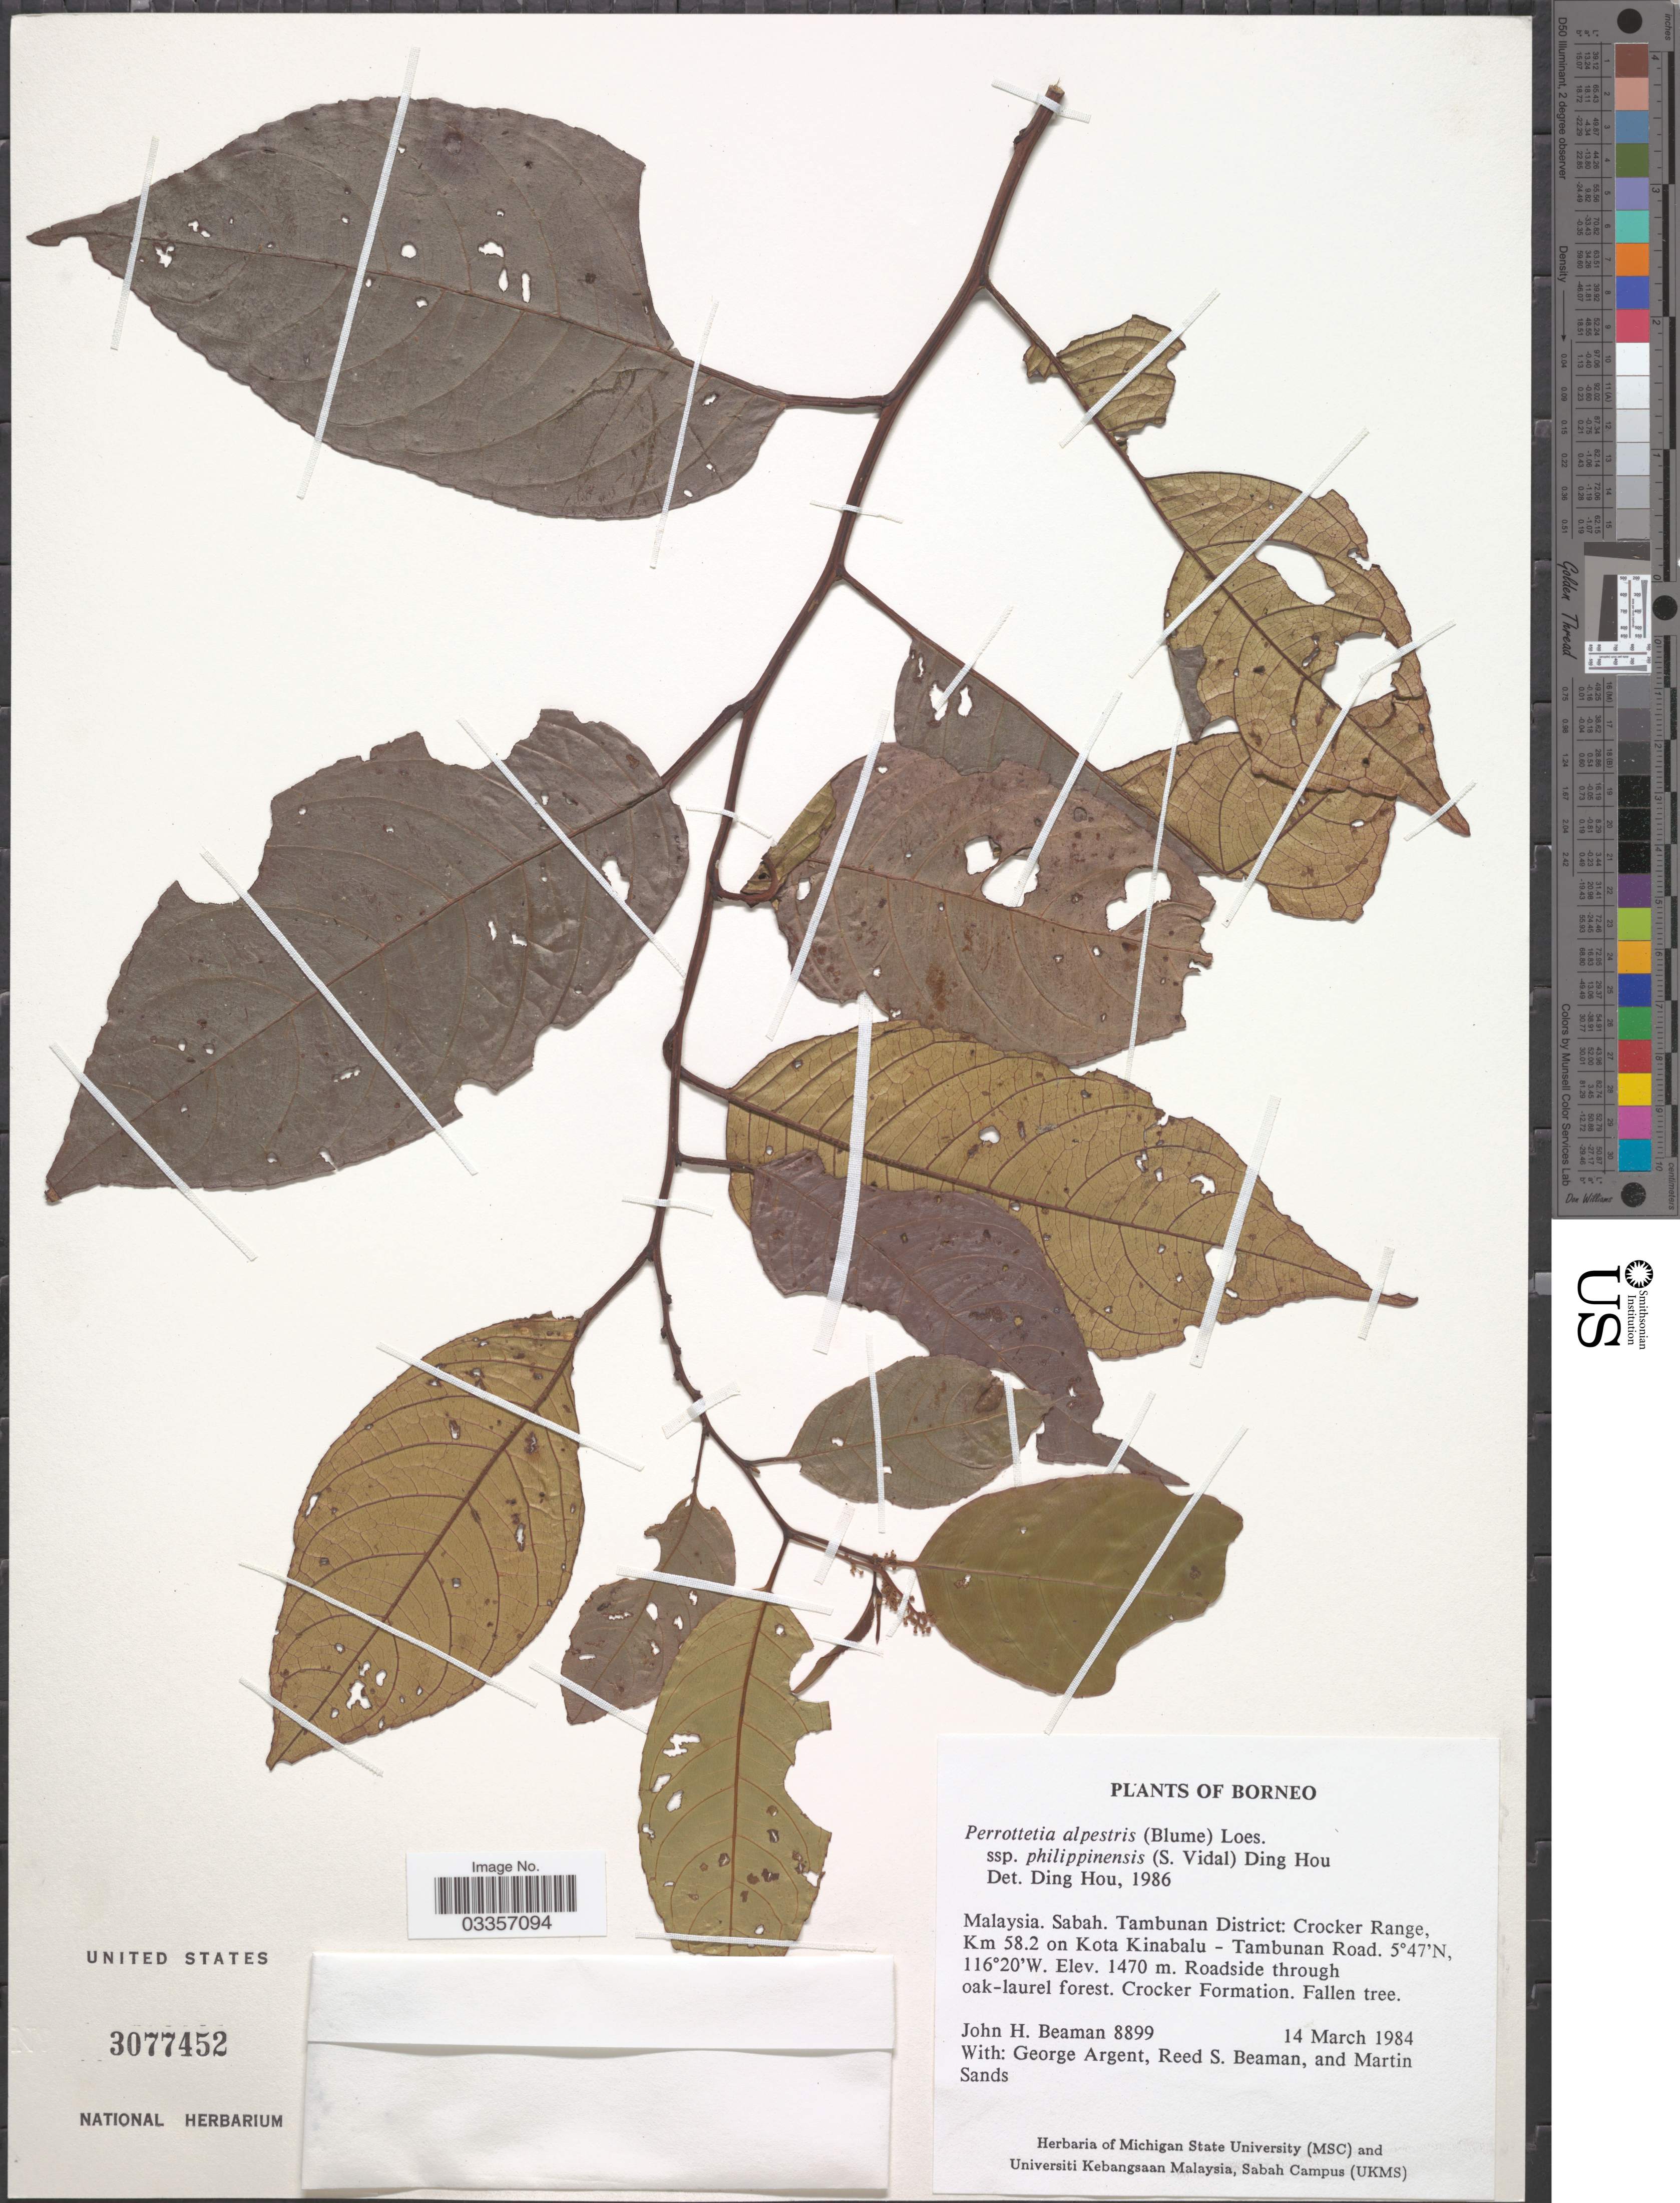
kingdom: Plantae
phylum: Tracheophyta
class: Magnoliopsida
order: Huerteales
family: Dipentodontaceae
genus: Perrottetia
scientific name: Perrottetia alpestris subsp. philippinensis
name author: (S. Vidal) Ding Hou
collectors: J. H. Beaman, G. Argent, R. S. Beaman & M. Sands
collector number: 8899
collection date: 1984-03-14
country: Malaysia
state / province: Sabah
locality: Borneo, Tambunan District: Crocker Range, Km 58.2 on Kota Kinabalu - Tambunan Road.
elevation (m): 1470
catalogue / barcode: US 3077452